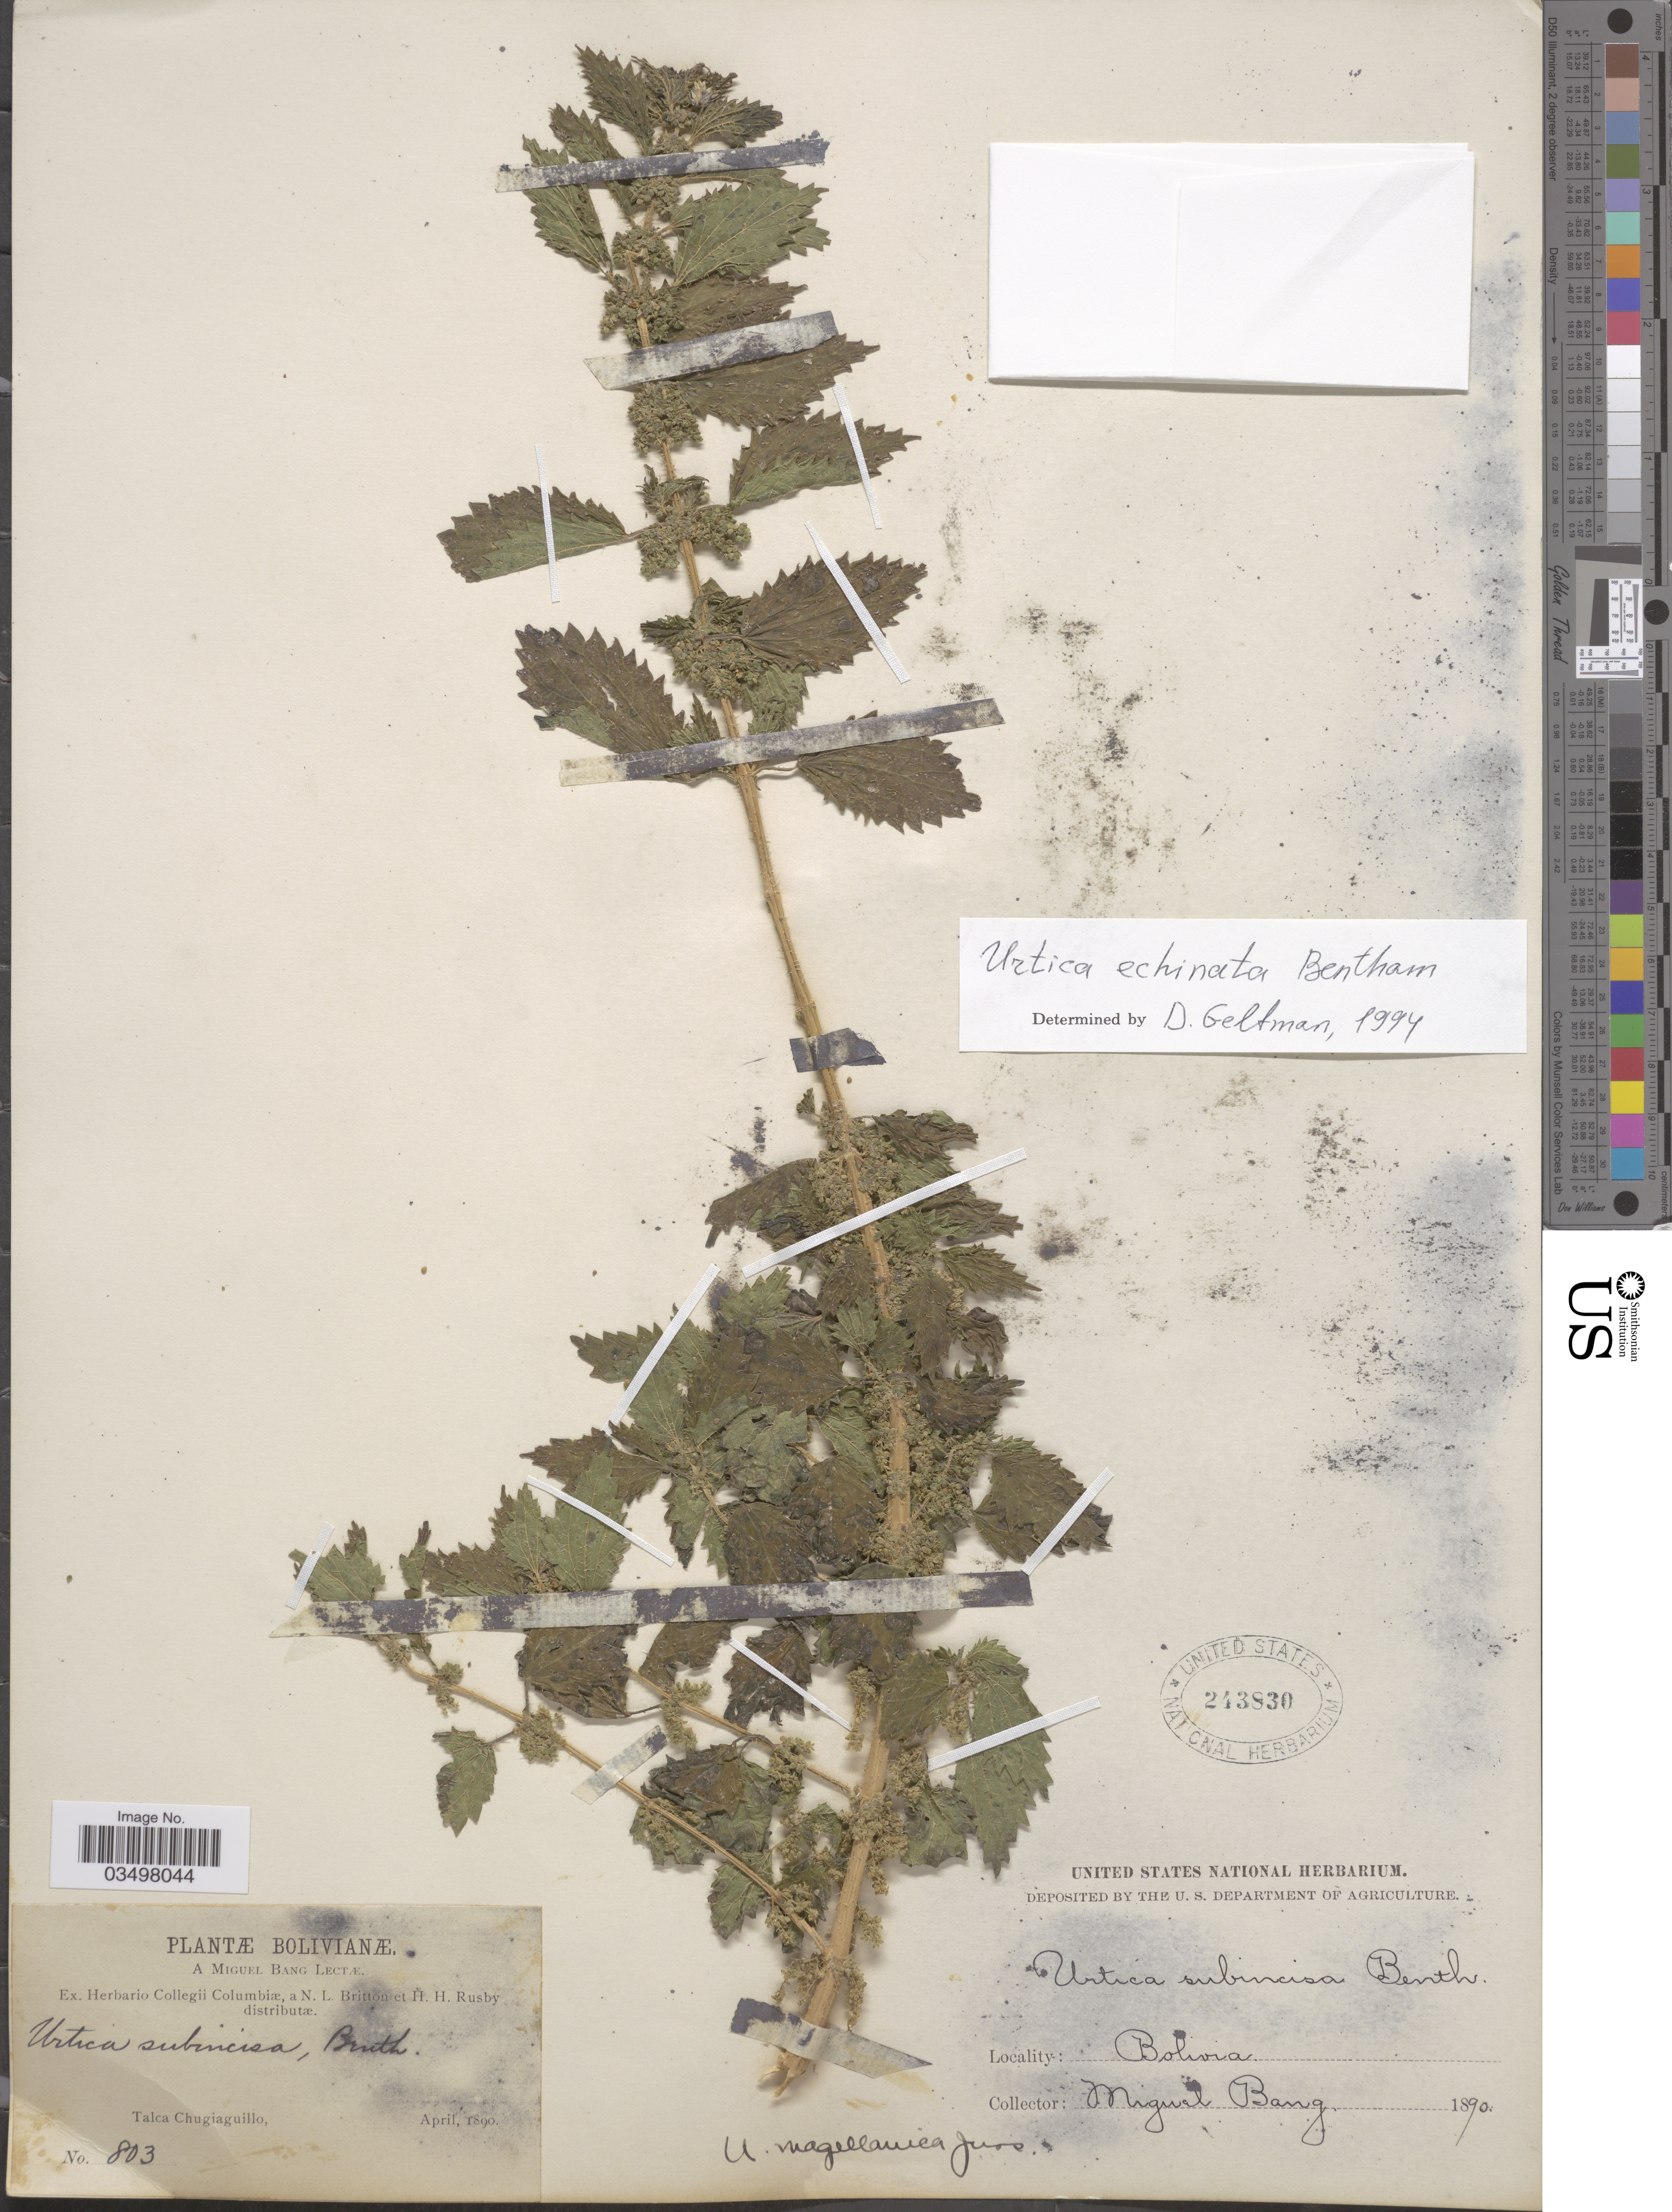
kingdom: Plantae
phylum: Tracheophyta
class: Magnoliopsida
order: Rosales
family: Urticaceae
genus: Urtica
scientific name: Urtica echinata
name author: Benth.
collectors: M. Bang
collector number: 803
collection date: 1890-04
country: Bolivia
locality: Talca Chugiaguillo.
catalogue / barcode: US 243830